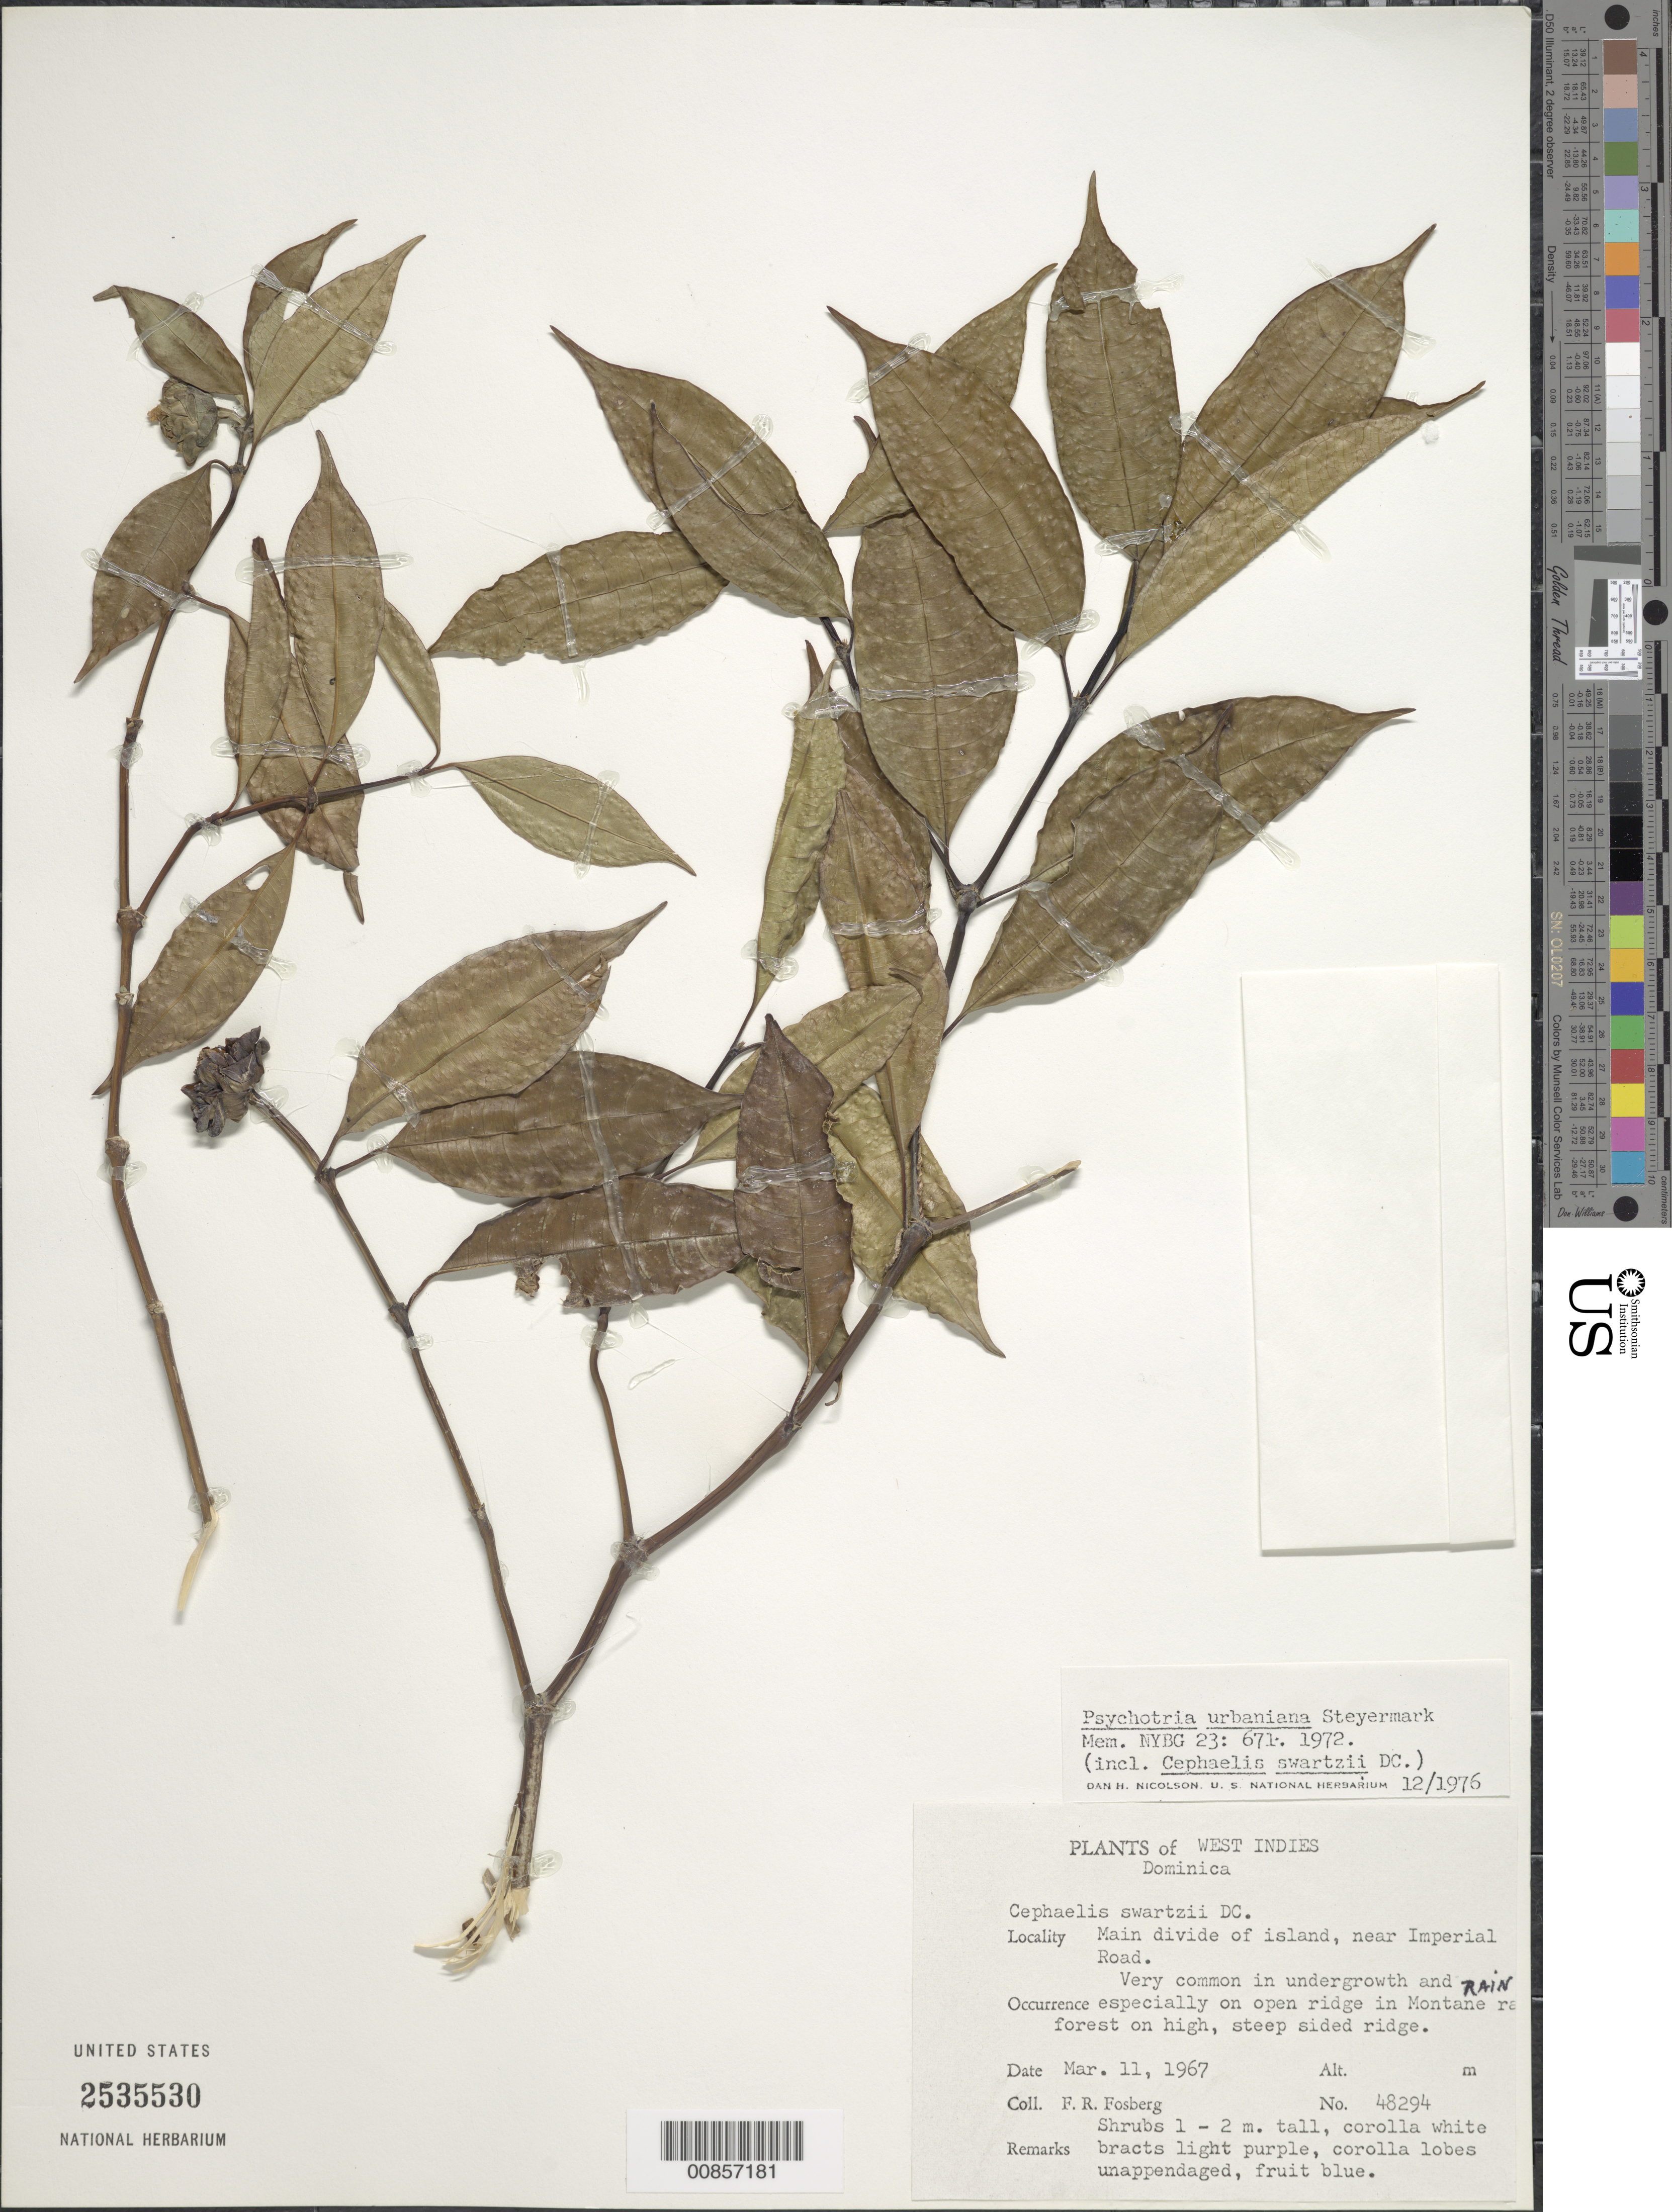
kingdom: Plantae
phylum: Tracheophyta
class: Magnoliopsida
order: Gentianales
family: Rubiaceae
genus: Psychotria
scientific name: Psychotria urbaniana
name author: Steyerm.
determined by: Nicolson, Dan H.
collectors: F. R. Fosberg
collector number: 48294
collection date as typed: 11 Mar 1967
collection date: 1967-03-11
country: Dominica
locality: Main divide of island, near Imperial Road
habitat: Montane rainforest on high, steep, open ridge; near road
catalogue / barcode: US 2535530